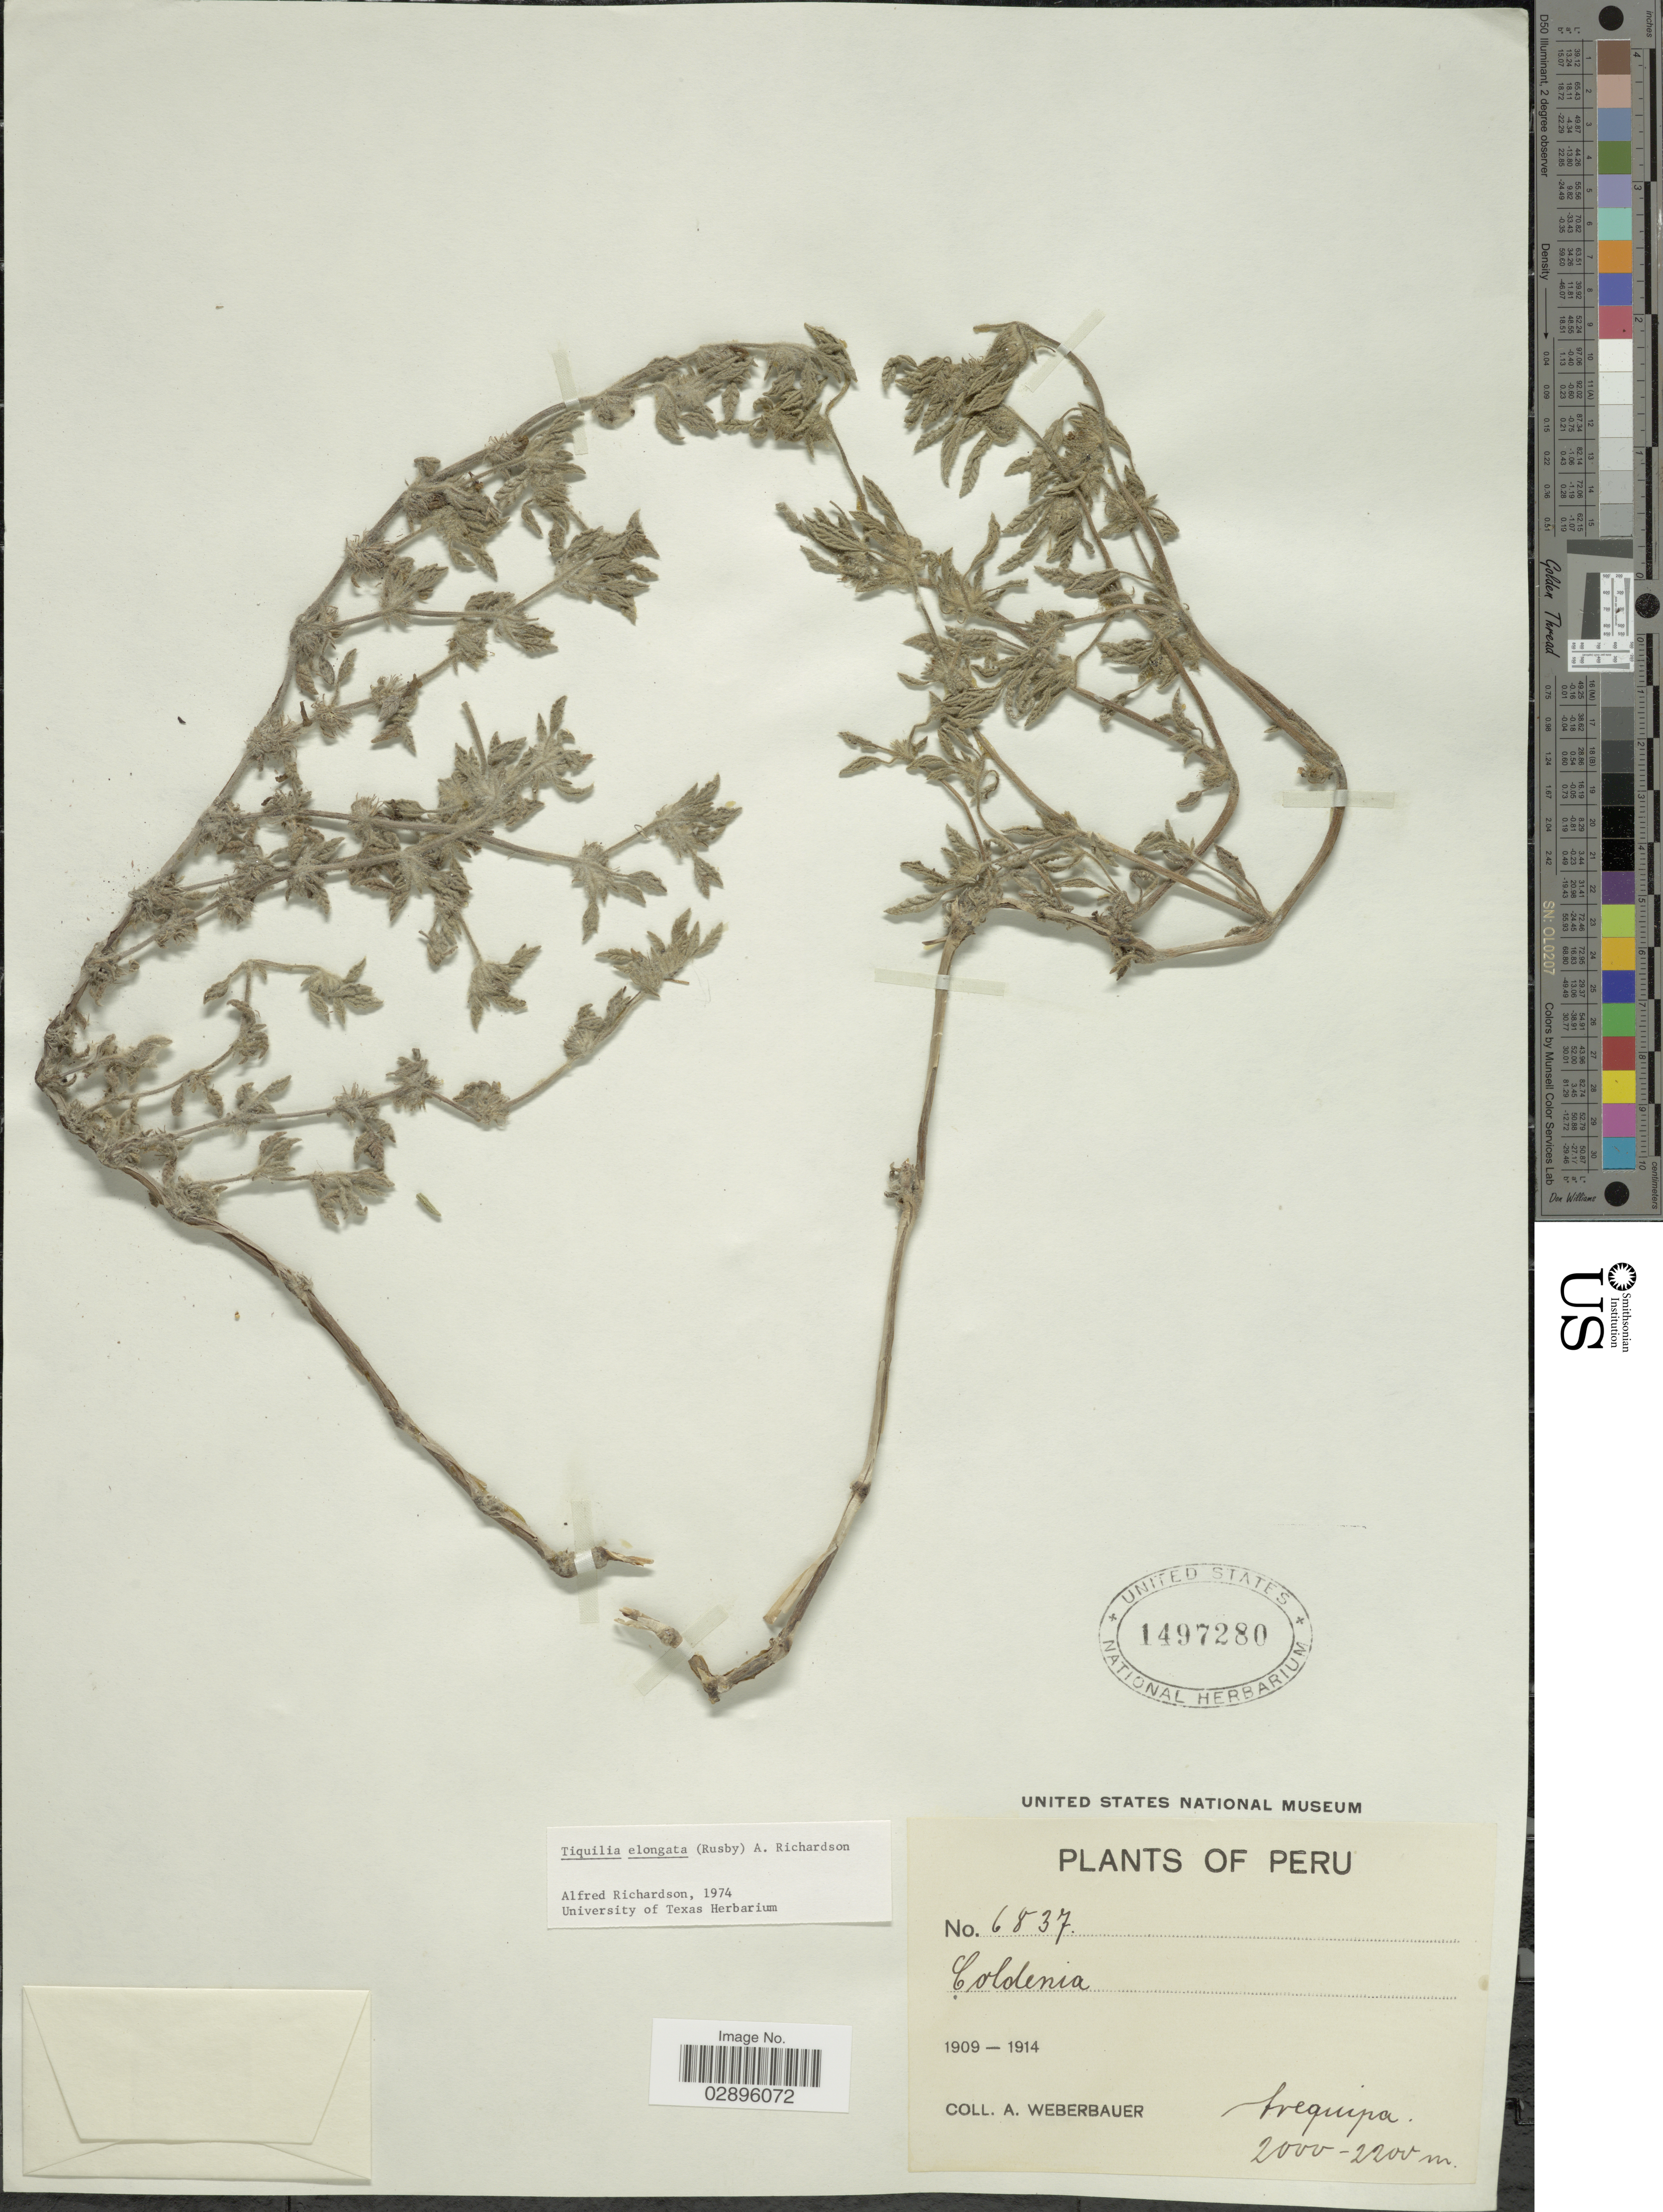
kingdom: Plantae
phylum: Tracheophyta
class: Magnoliopsida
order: Boraginales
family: Ehretiaceae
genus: Tiquilia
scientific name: Tiquilia elongata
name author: (Rusby) A.T. Richardson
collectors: A. Weberbauer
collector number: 6837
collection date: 1909/1914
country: Peru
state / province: Arequipa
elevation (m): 2000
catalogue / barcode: US 1497280